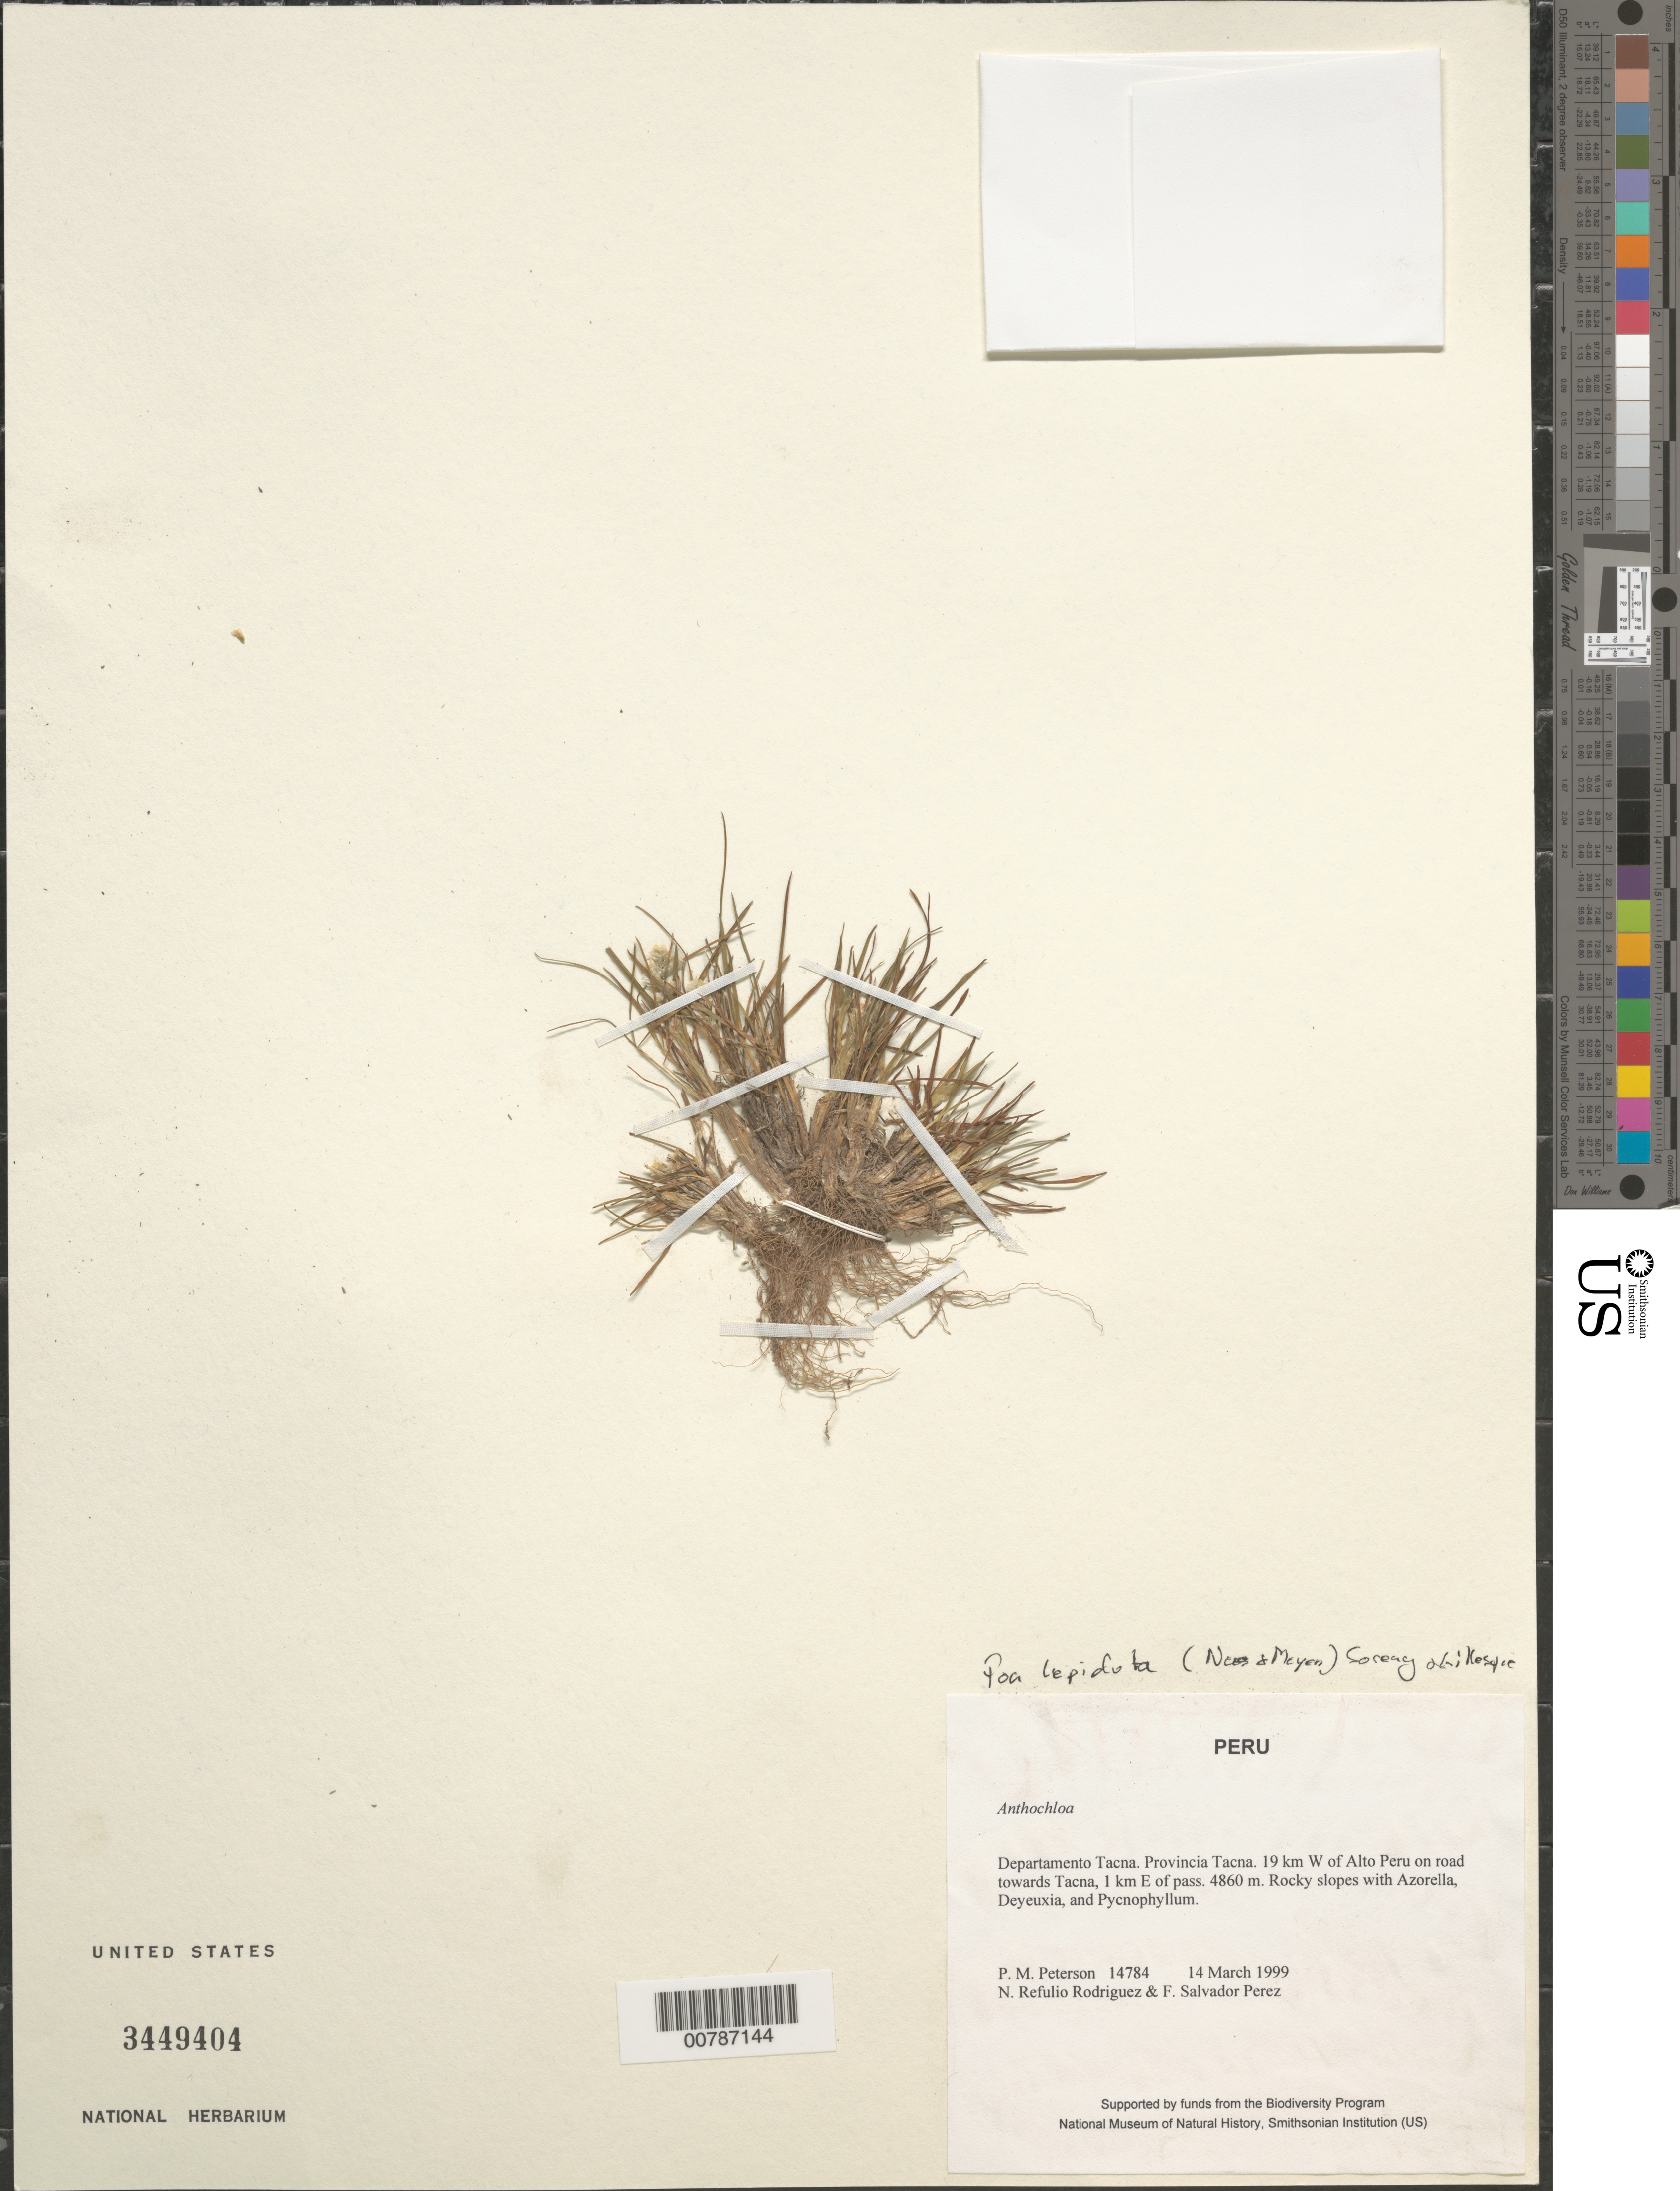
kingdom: Plantae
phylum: Tracheophyta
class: Liliopsida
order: Poales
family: Poaceae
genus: Poa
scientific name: Poa lepidula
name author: (Nees & Meyen) Soreng & L.J. Gillespie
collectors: P. M. Peterson, N. Refulio-Rodríguez & F. Salvador Perez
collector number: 14784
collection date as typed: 14 Mar 1999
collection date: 1999-03-14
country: Peru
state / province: Tacna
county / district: Tacna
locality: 19 km W of Alto Peru on road towards Tacna, 1 km E of pass.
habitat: Rocky slopes with Azorella, Deyeuxia and Pycnophyllum.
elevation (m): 4860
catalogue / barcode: US 3449404